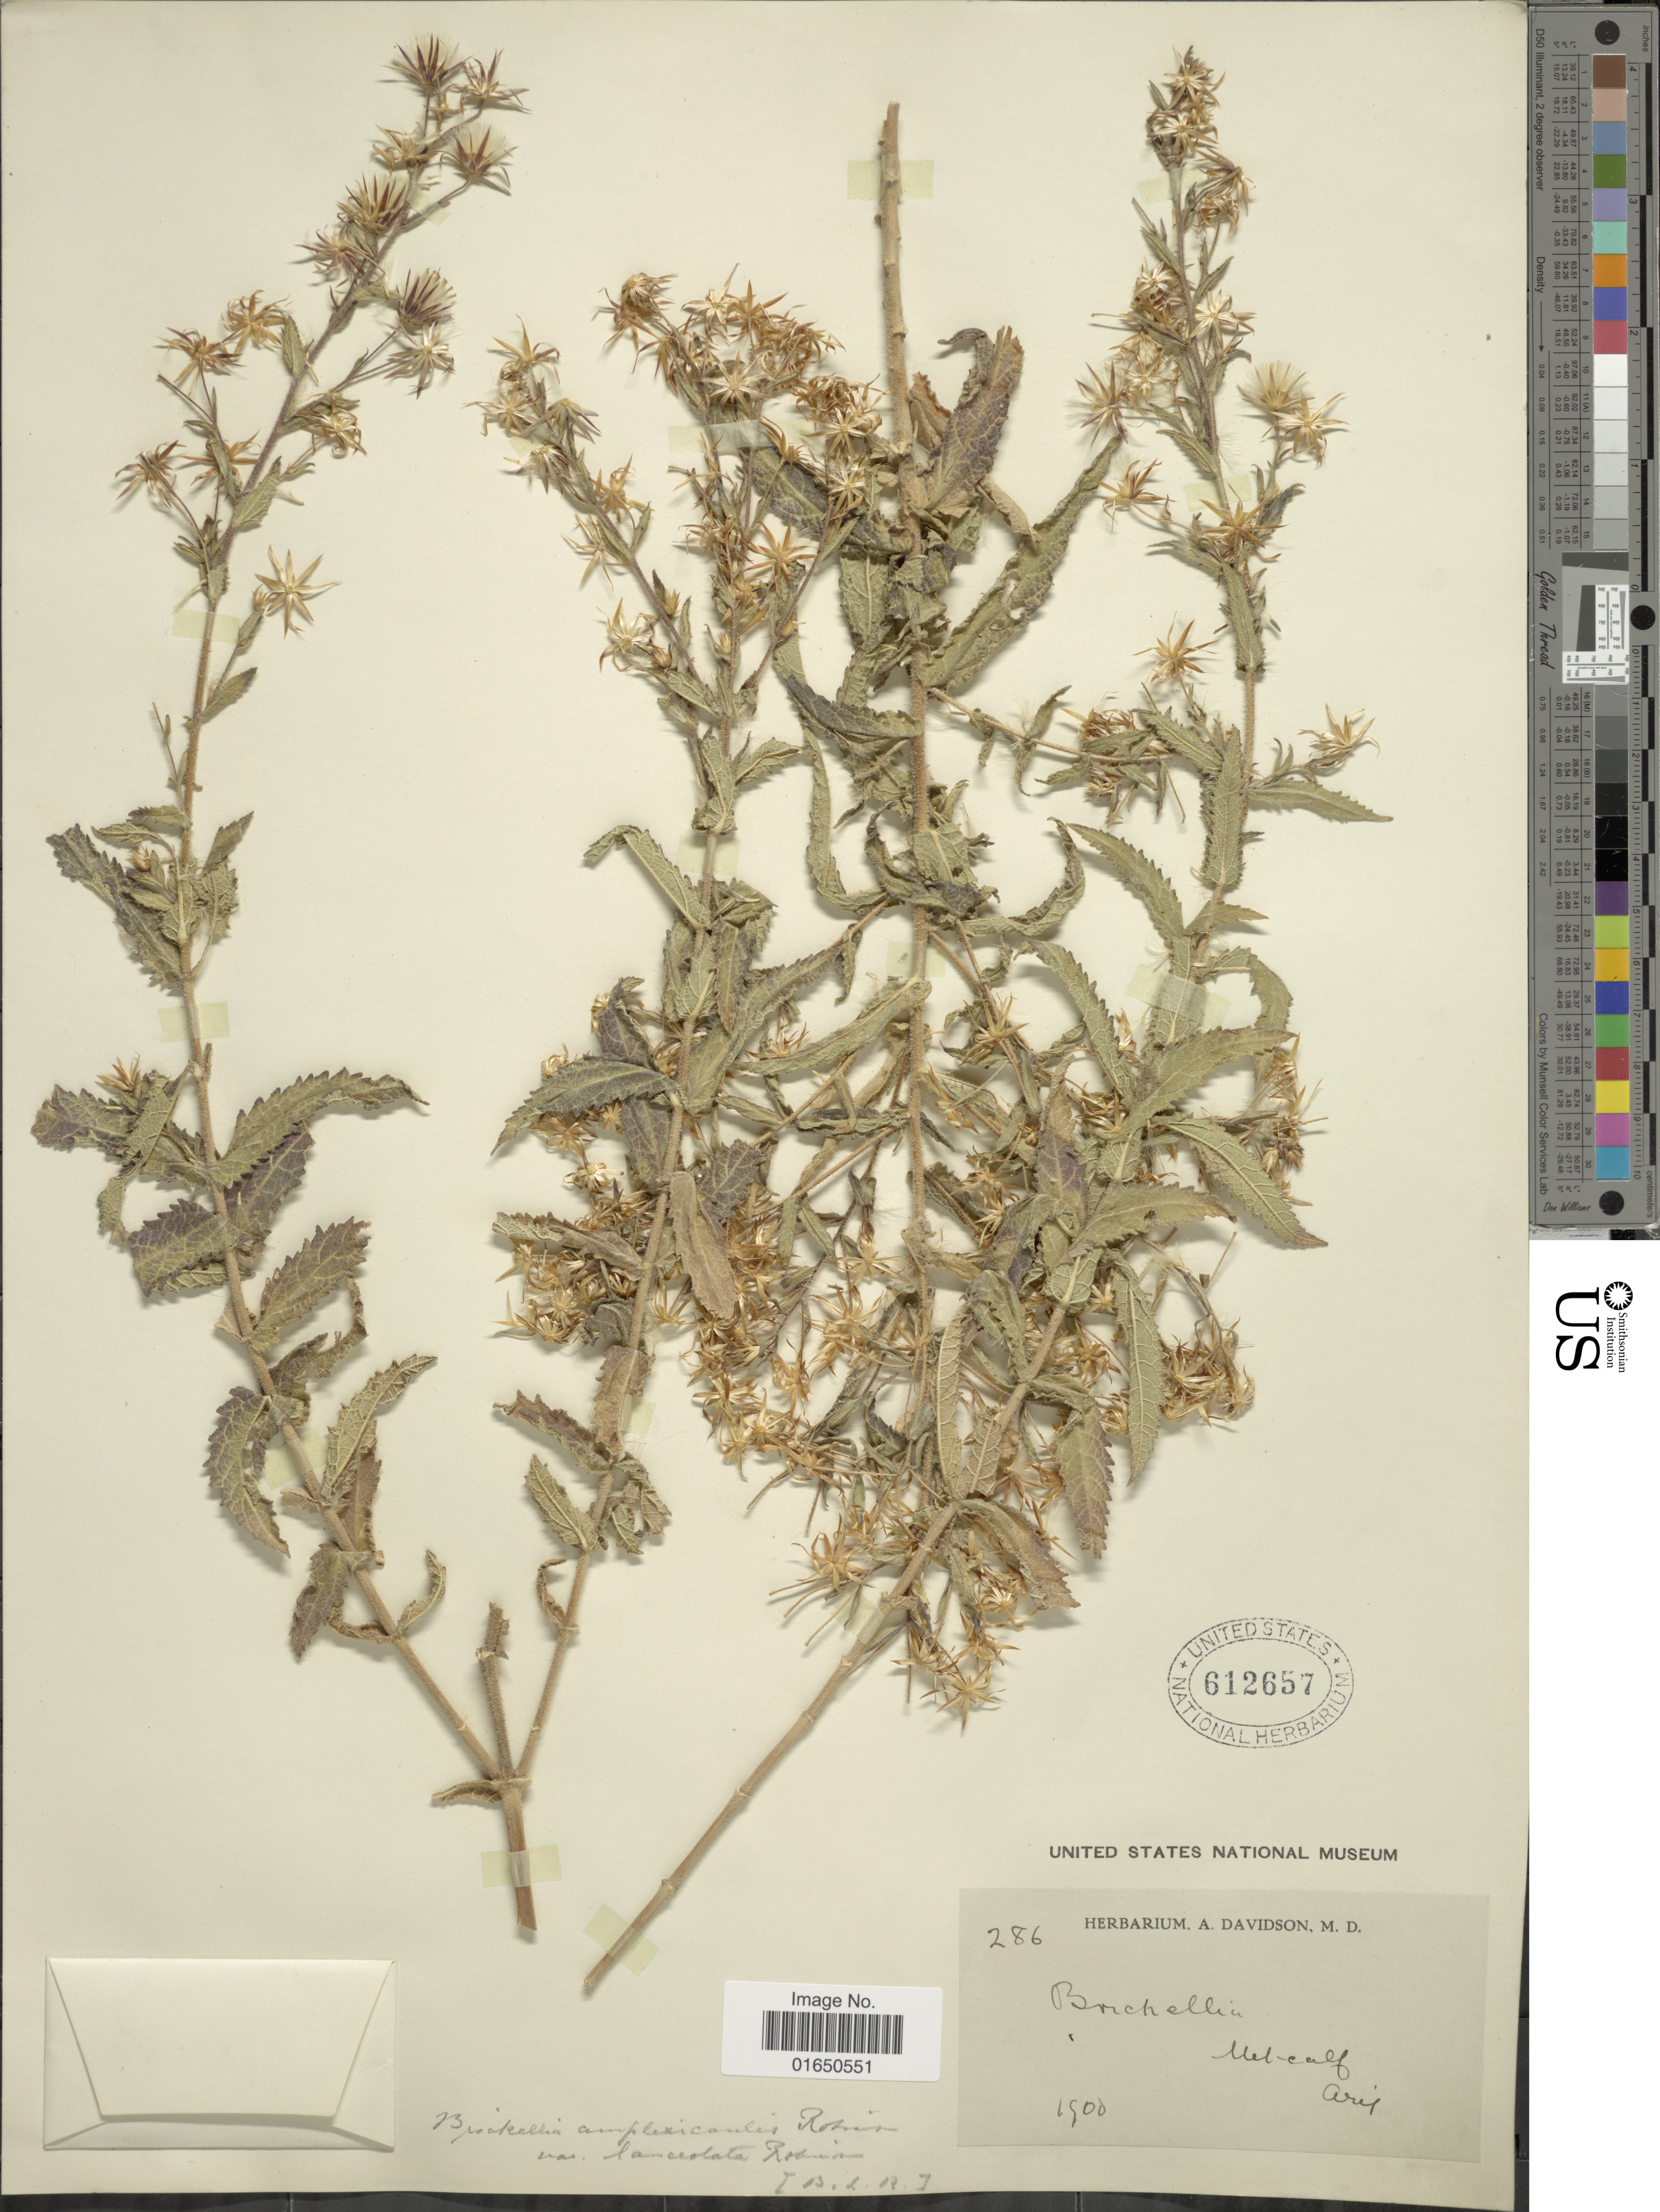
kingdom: Plantae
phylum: Tracheophyta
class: Magnoliopsida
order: Asterales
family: Asteraceae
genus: Brickellia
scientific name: Brickellia amplexicaulis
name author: B.L. Rob.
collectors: -. Metcalf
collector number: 286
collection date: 1900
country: United States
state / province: Arizona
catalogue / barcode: US 612657